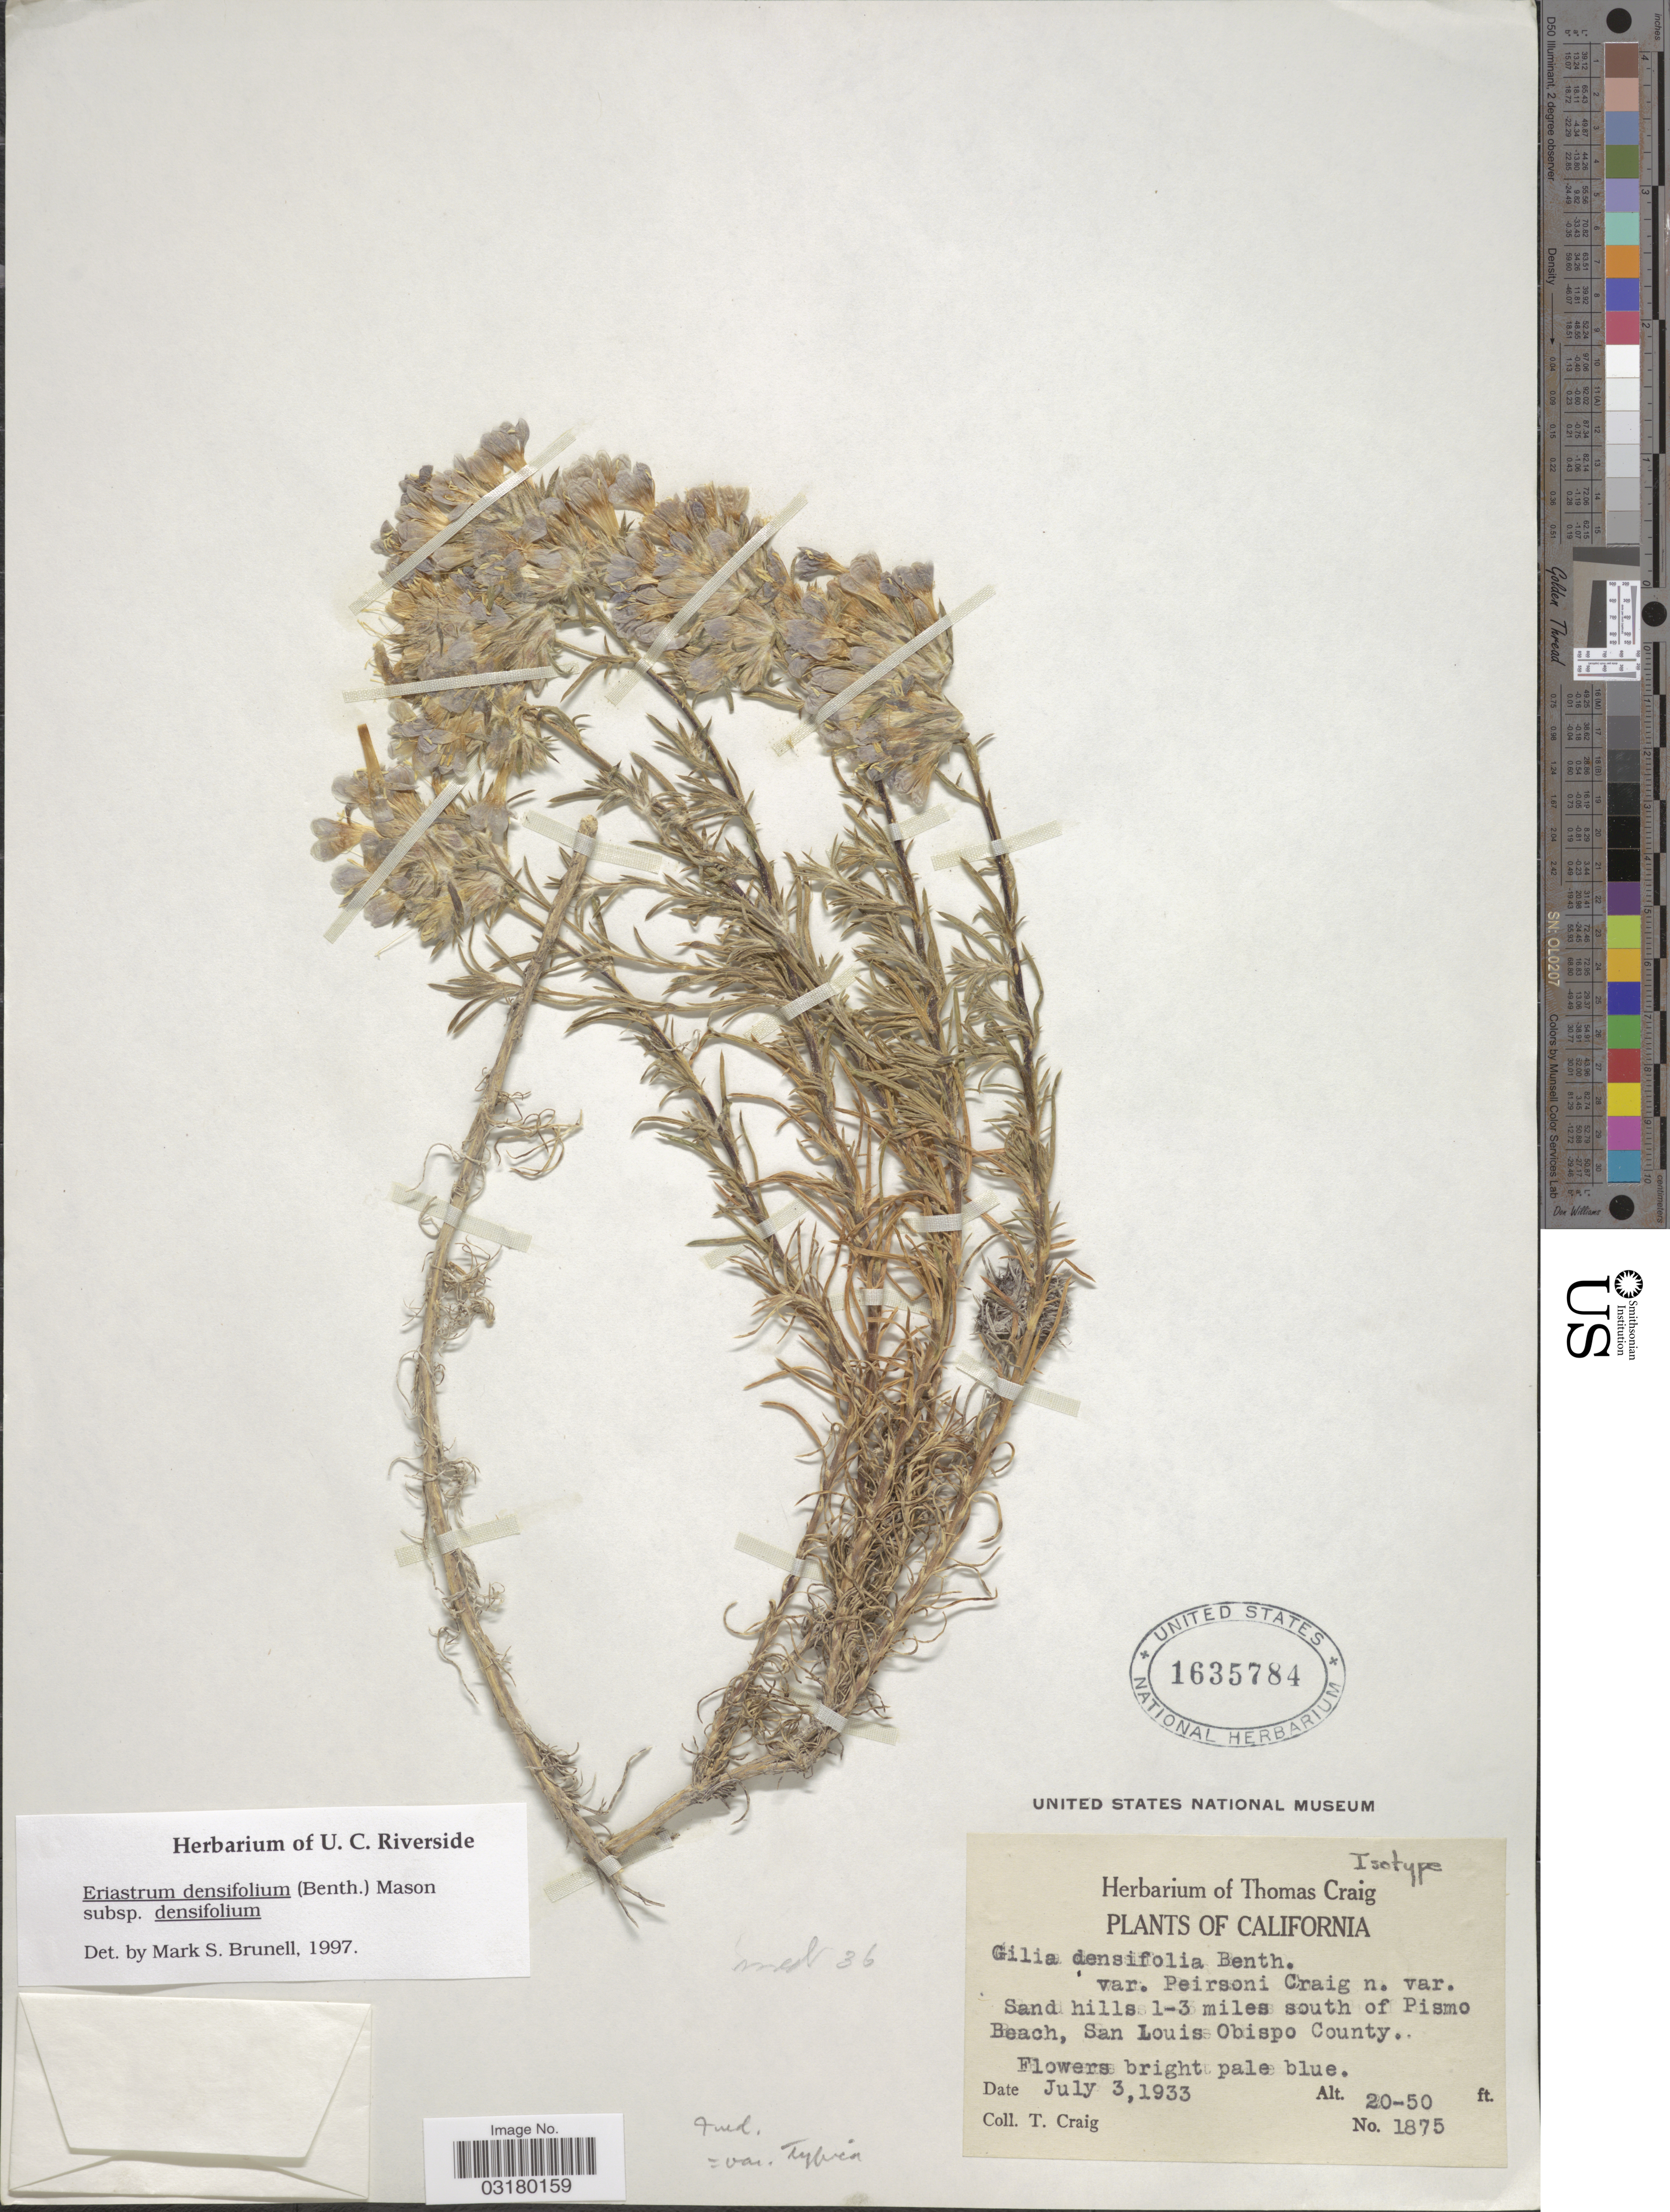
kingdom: Plantae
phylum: Tracheophyta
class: Magnoliopsida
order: Ericales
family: Polemoniaceae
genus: Eriastrum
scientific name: Eriastrum densifolium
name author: (Benth.) H. Mason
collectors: T. Craig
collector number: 1875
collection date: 1933-07-03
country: United States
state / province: California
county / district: San Luis Obispo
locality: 1-3 miles south of Pismo Beach, San Louis Obispo County.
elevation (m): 6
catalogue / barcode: US 1635784